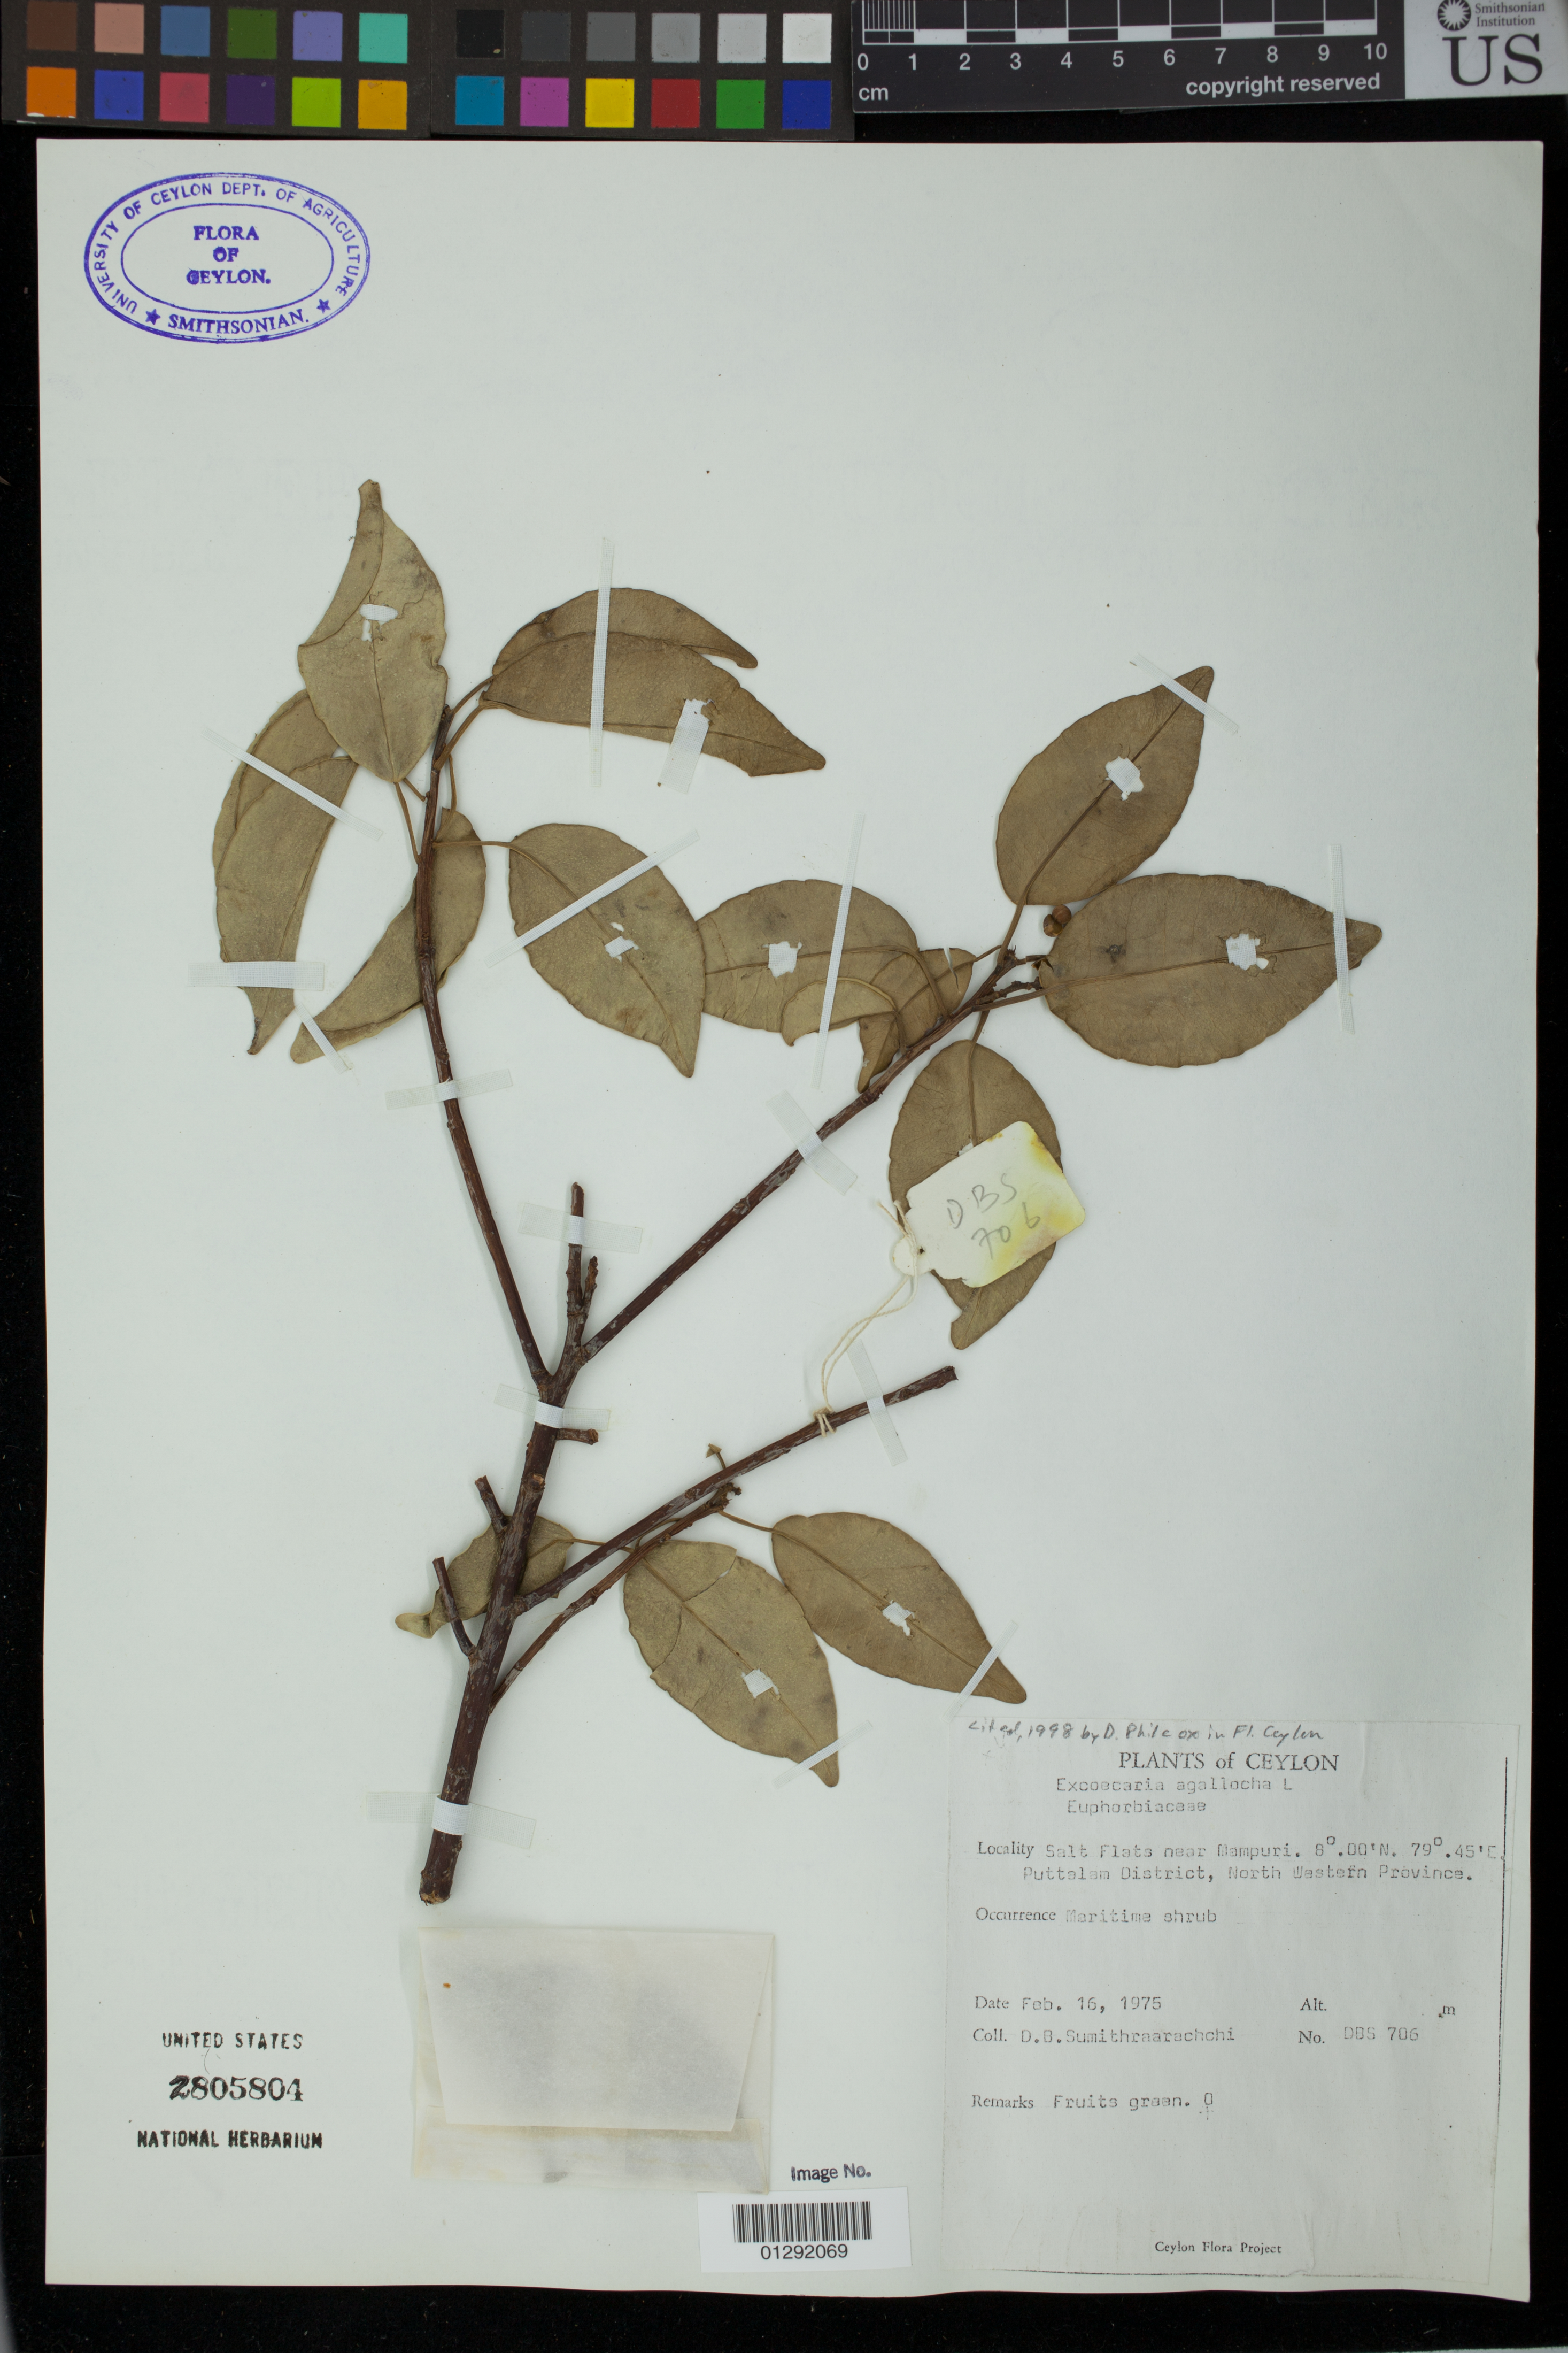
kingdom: Plantae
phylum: Tracheophyta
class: Magnoliopsida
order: Malpighiales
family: Euphorbiaceae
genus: Excoecaria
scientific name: Excoecaria agallocha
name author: L.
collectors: D. B. Sumithraarachchi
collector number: DBS 706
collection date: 1975-02-16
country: Sri Lanka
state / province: North Western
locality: Ceylon. Salt Flats near Mampuri, Puttalam district.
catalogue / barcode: US 2805804